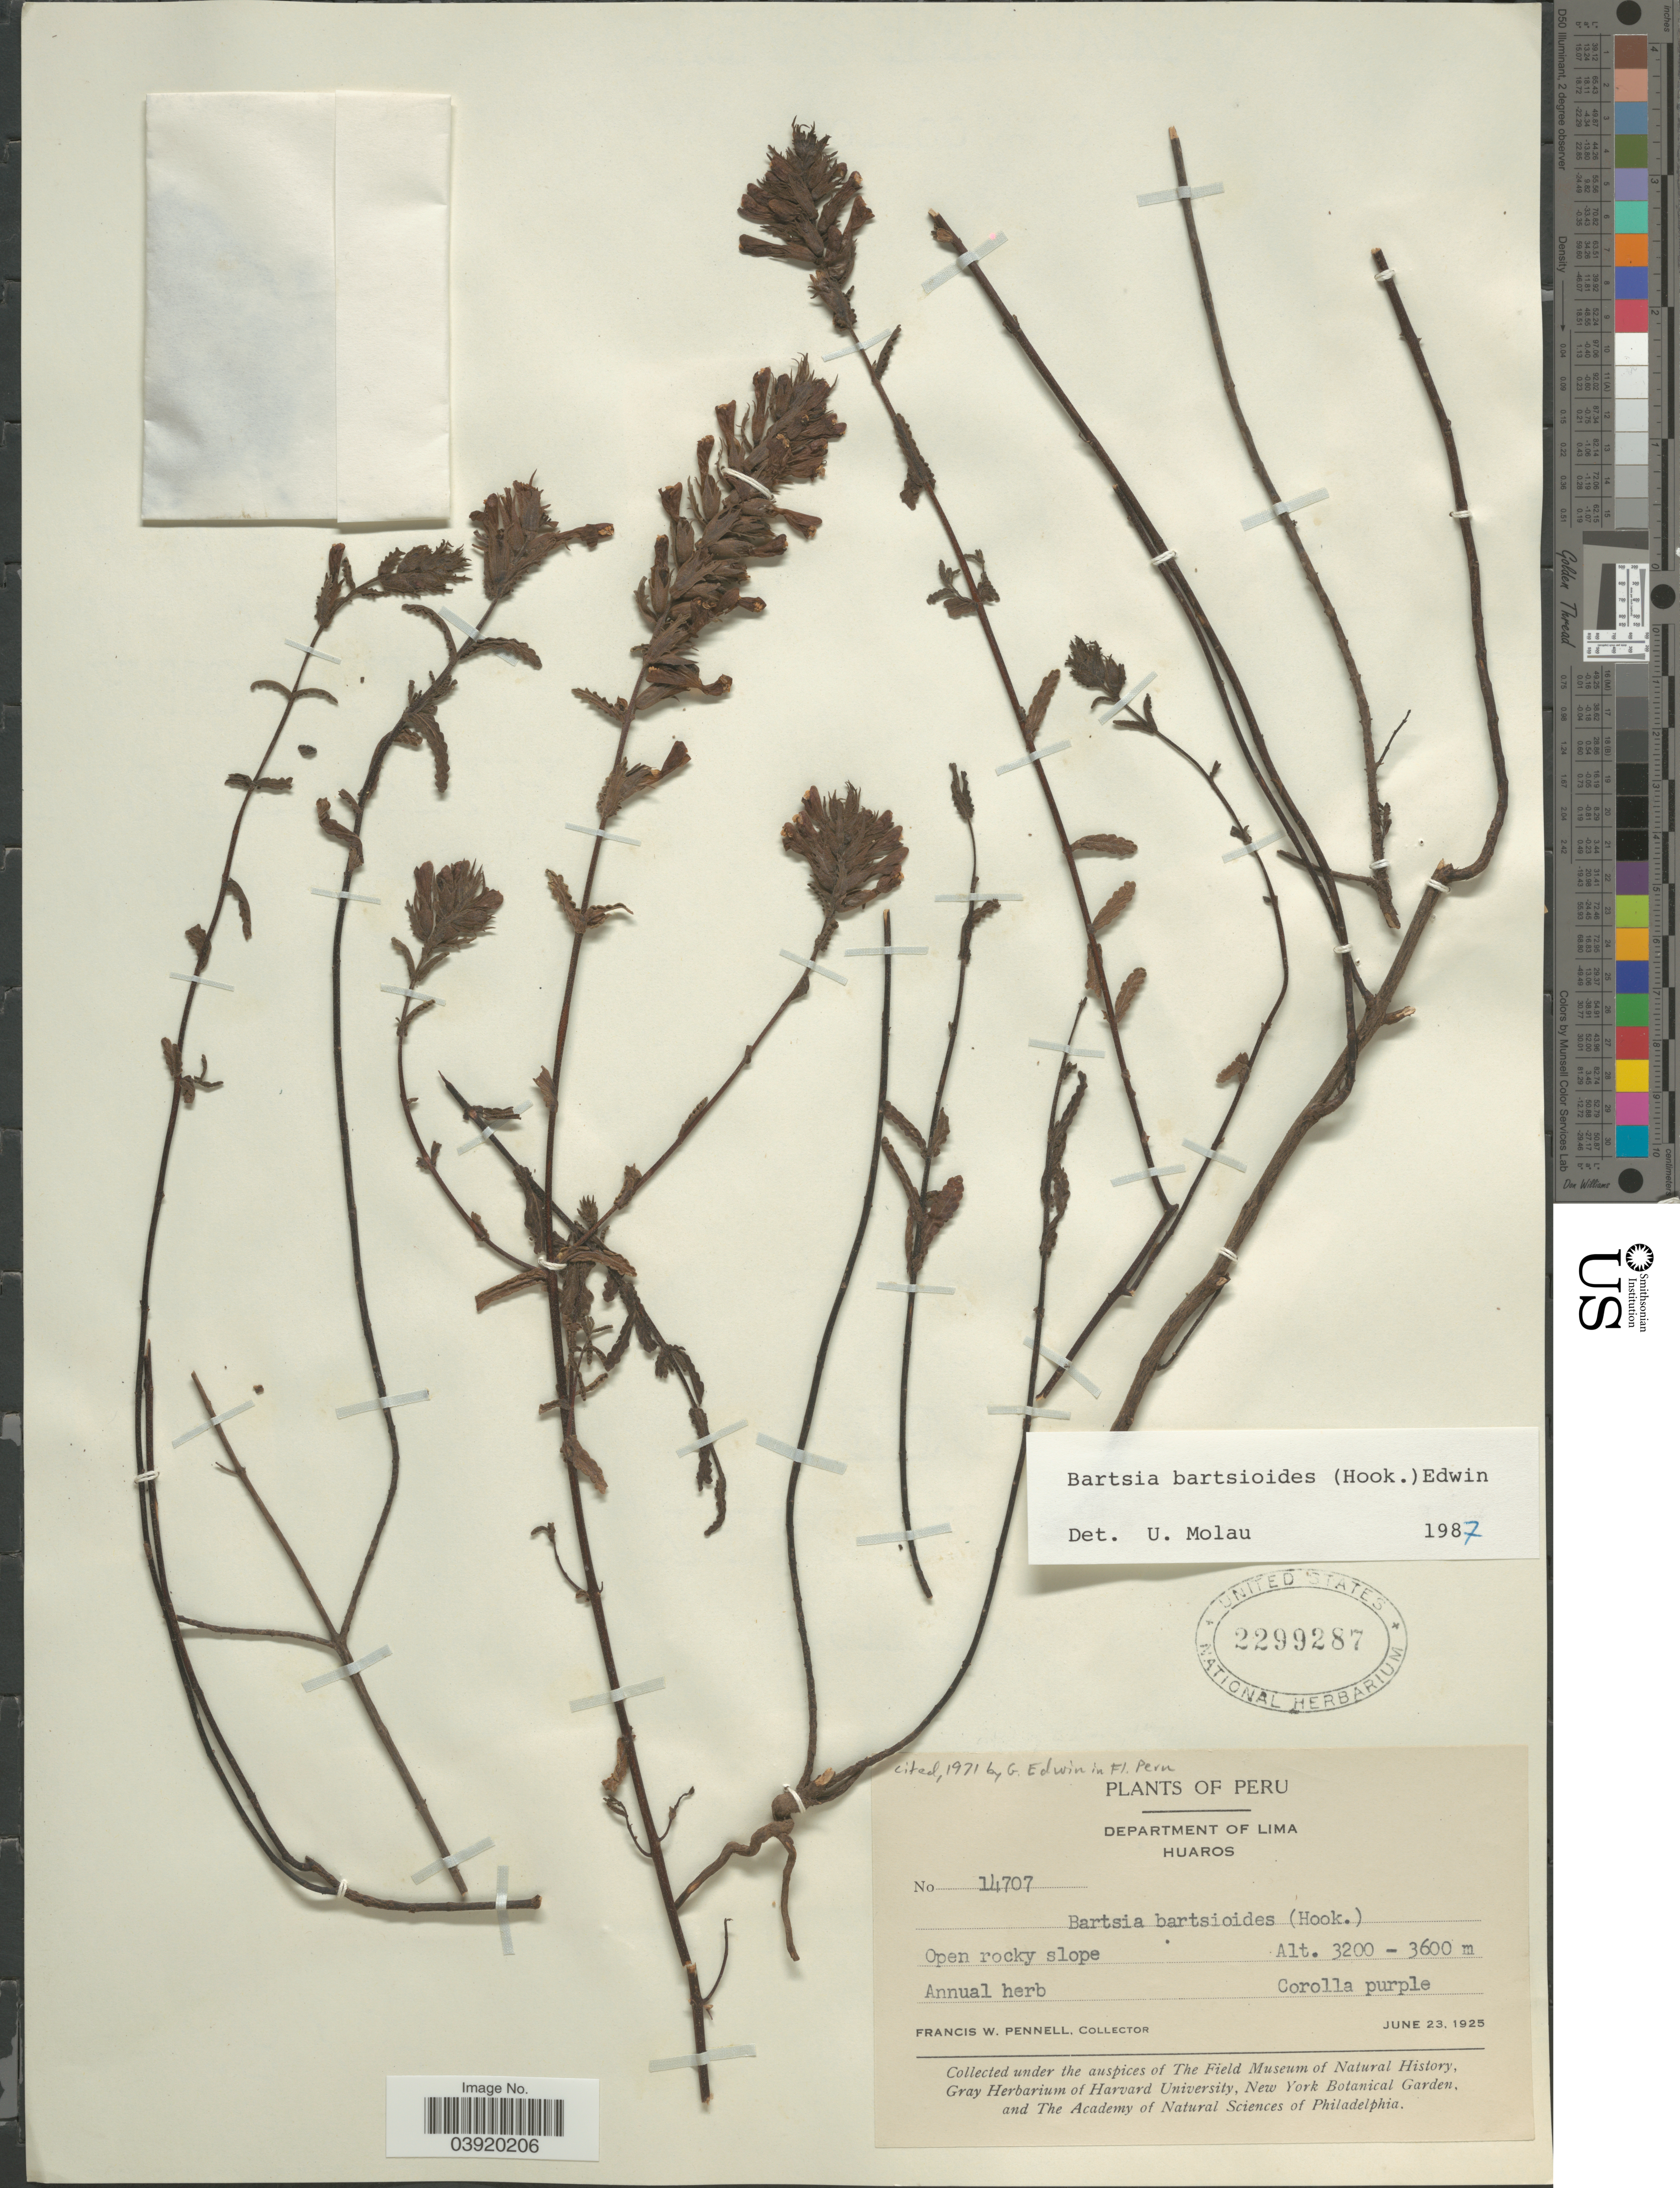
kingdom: Plantae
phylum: Tracheophyta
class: Magnoliopsida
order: Lamiales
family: Orobanchaceae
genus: Bartsia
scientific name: Bartsia bartsioides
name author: (Hook.) Edwin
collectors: F. W. Pennell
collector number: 14707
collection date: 1925-06-23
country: Peru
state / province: Lima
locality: Department of Lima. Huaros.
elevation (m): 3200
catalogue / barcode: US 2299287